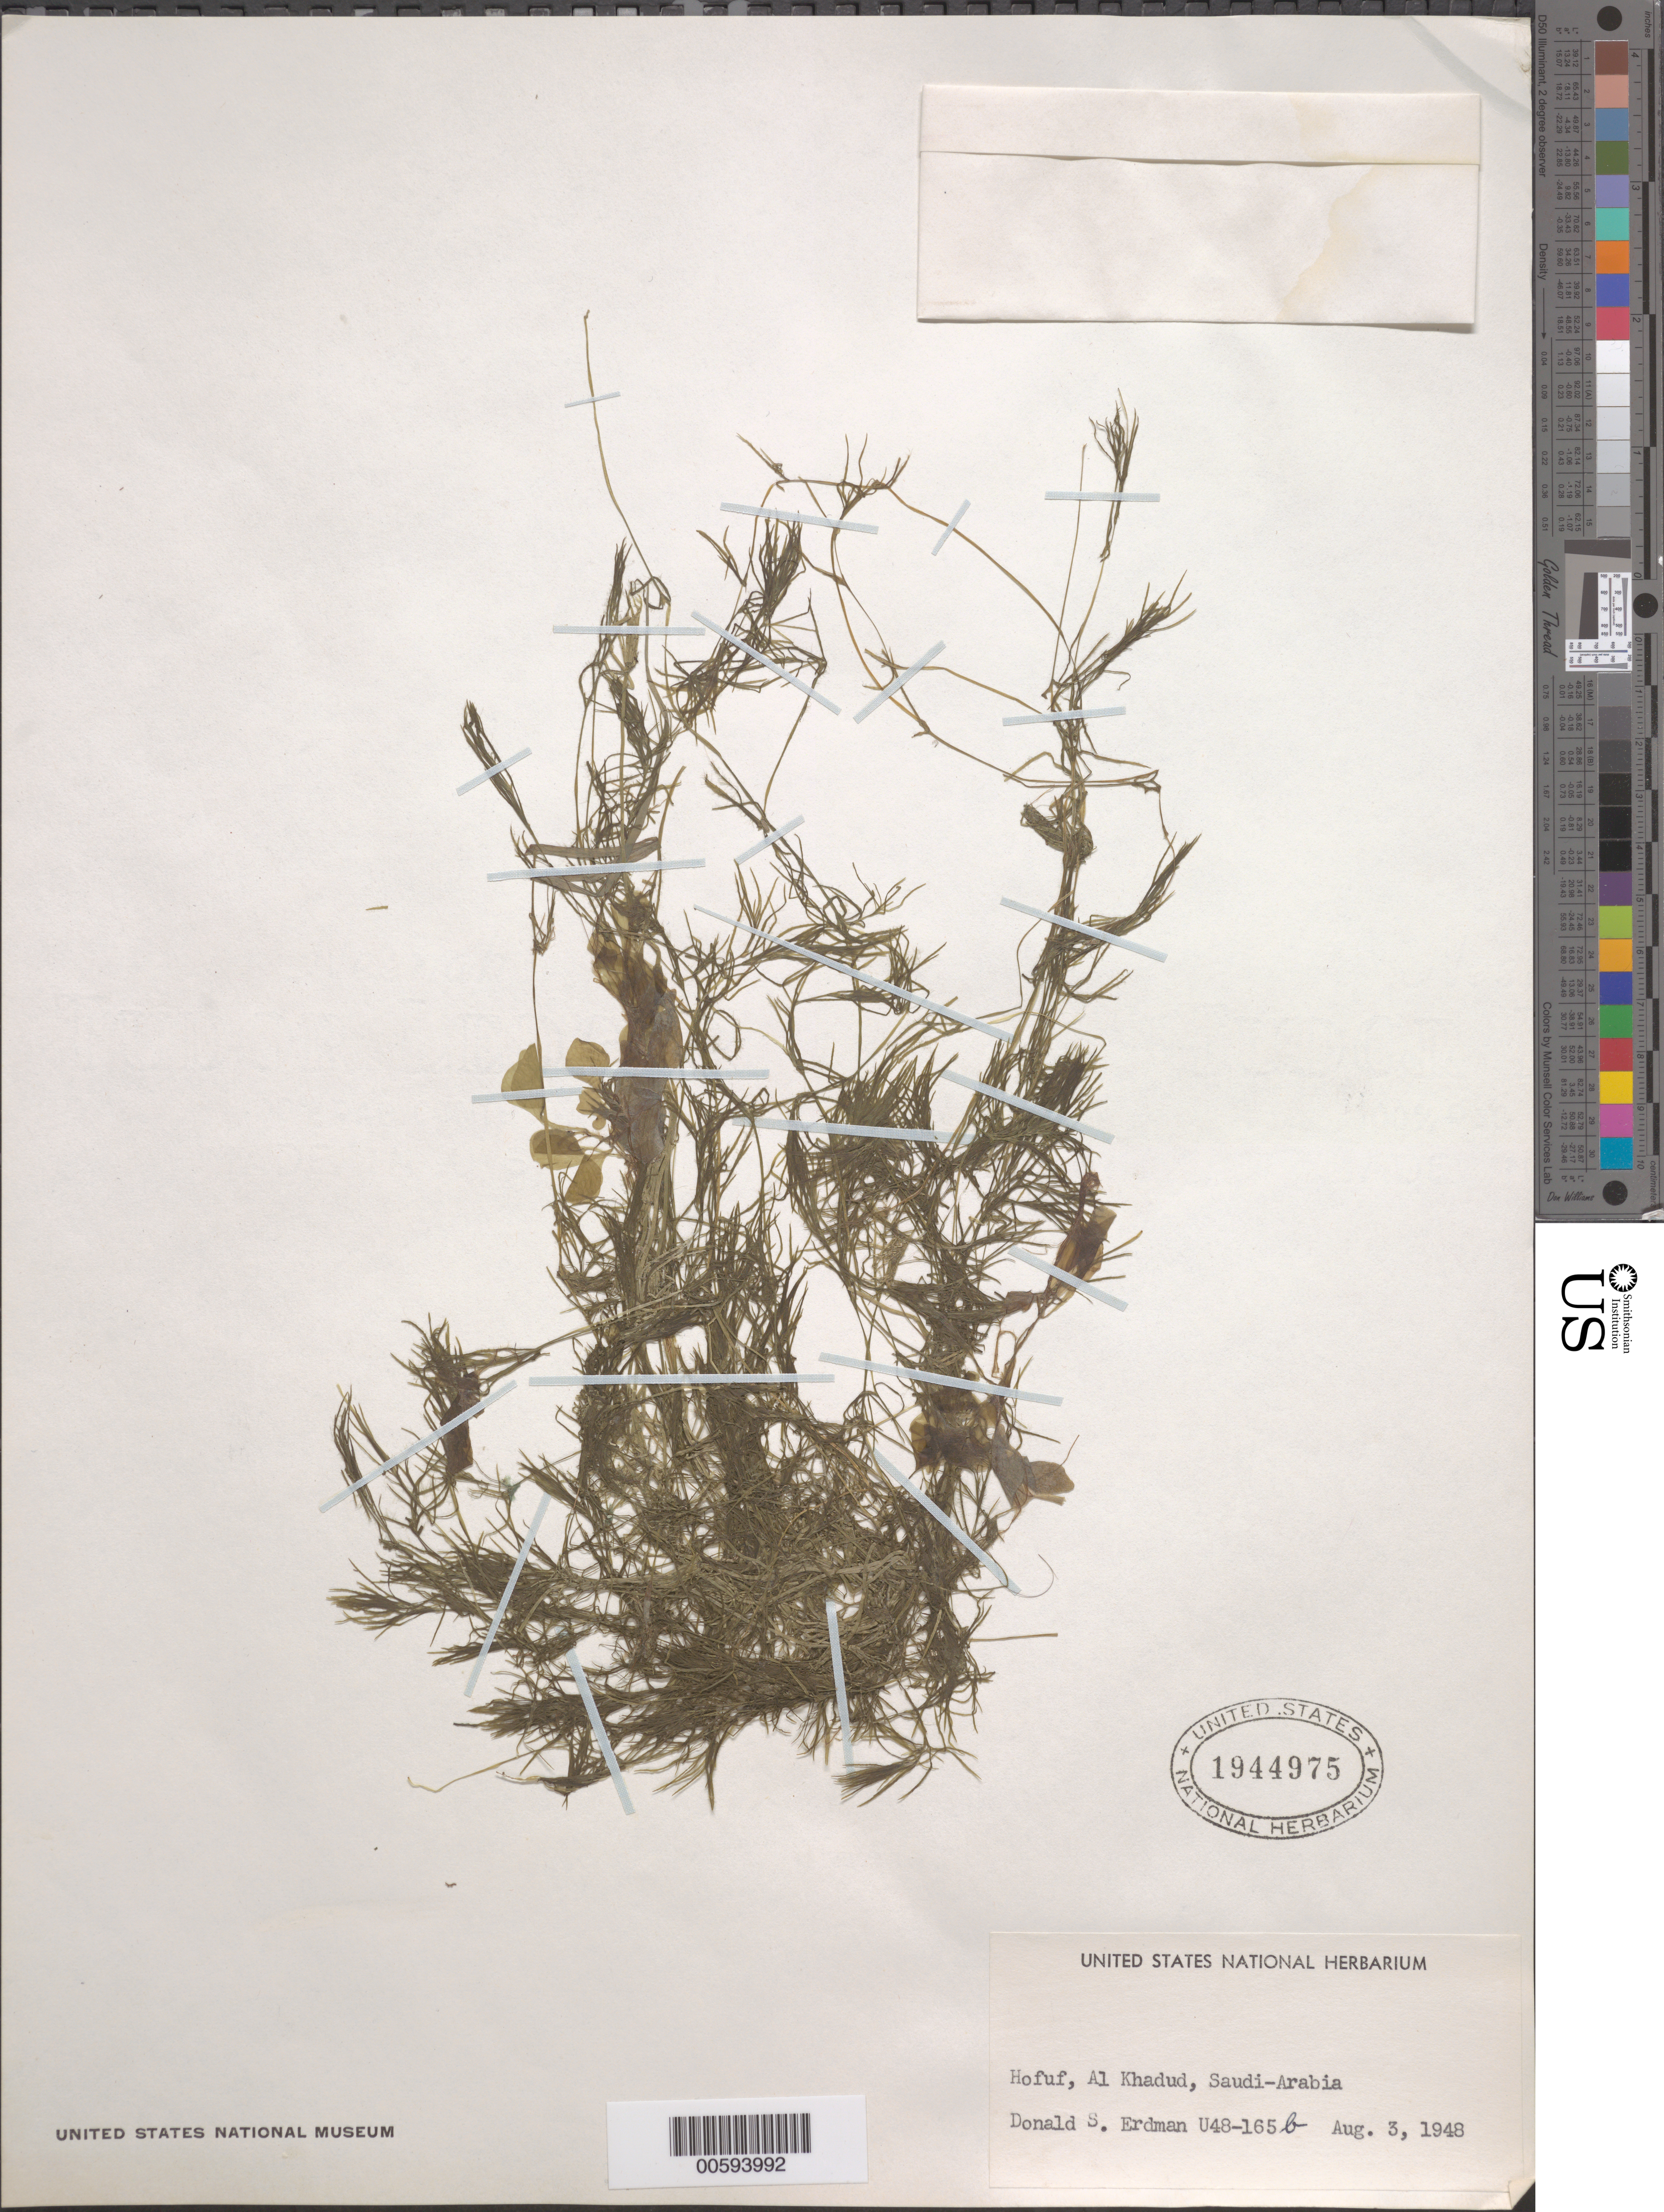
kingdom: Plantae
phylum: Tracheophyta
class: Liliopsida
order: Alismatales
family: Hydrocharitaceae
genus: Najas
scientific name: Najas sp.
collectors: D. Erdman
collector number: U48-165b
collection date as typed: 03 Aug 1948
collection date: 1948-08-03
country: Saudi Arabia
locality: Hofuf, Al Khadud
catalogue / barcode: US 1944975